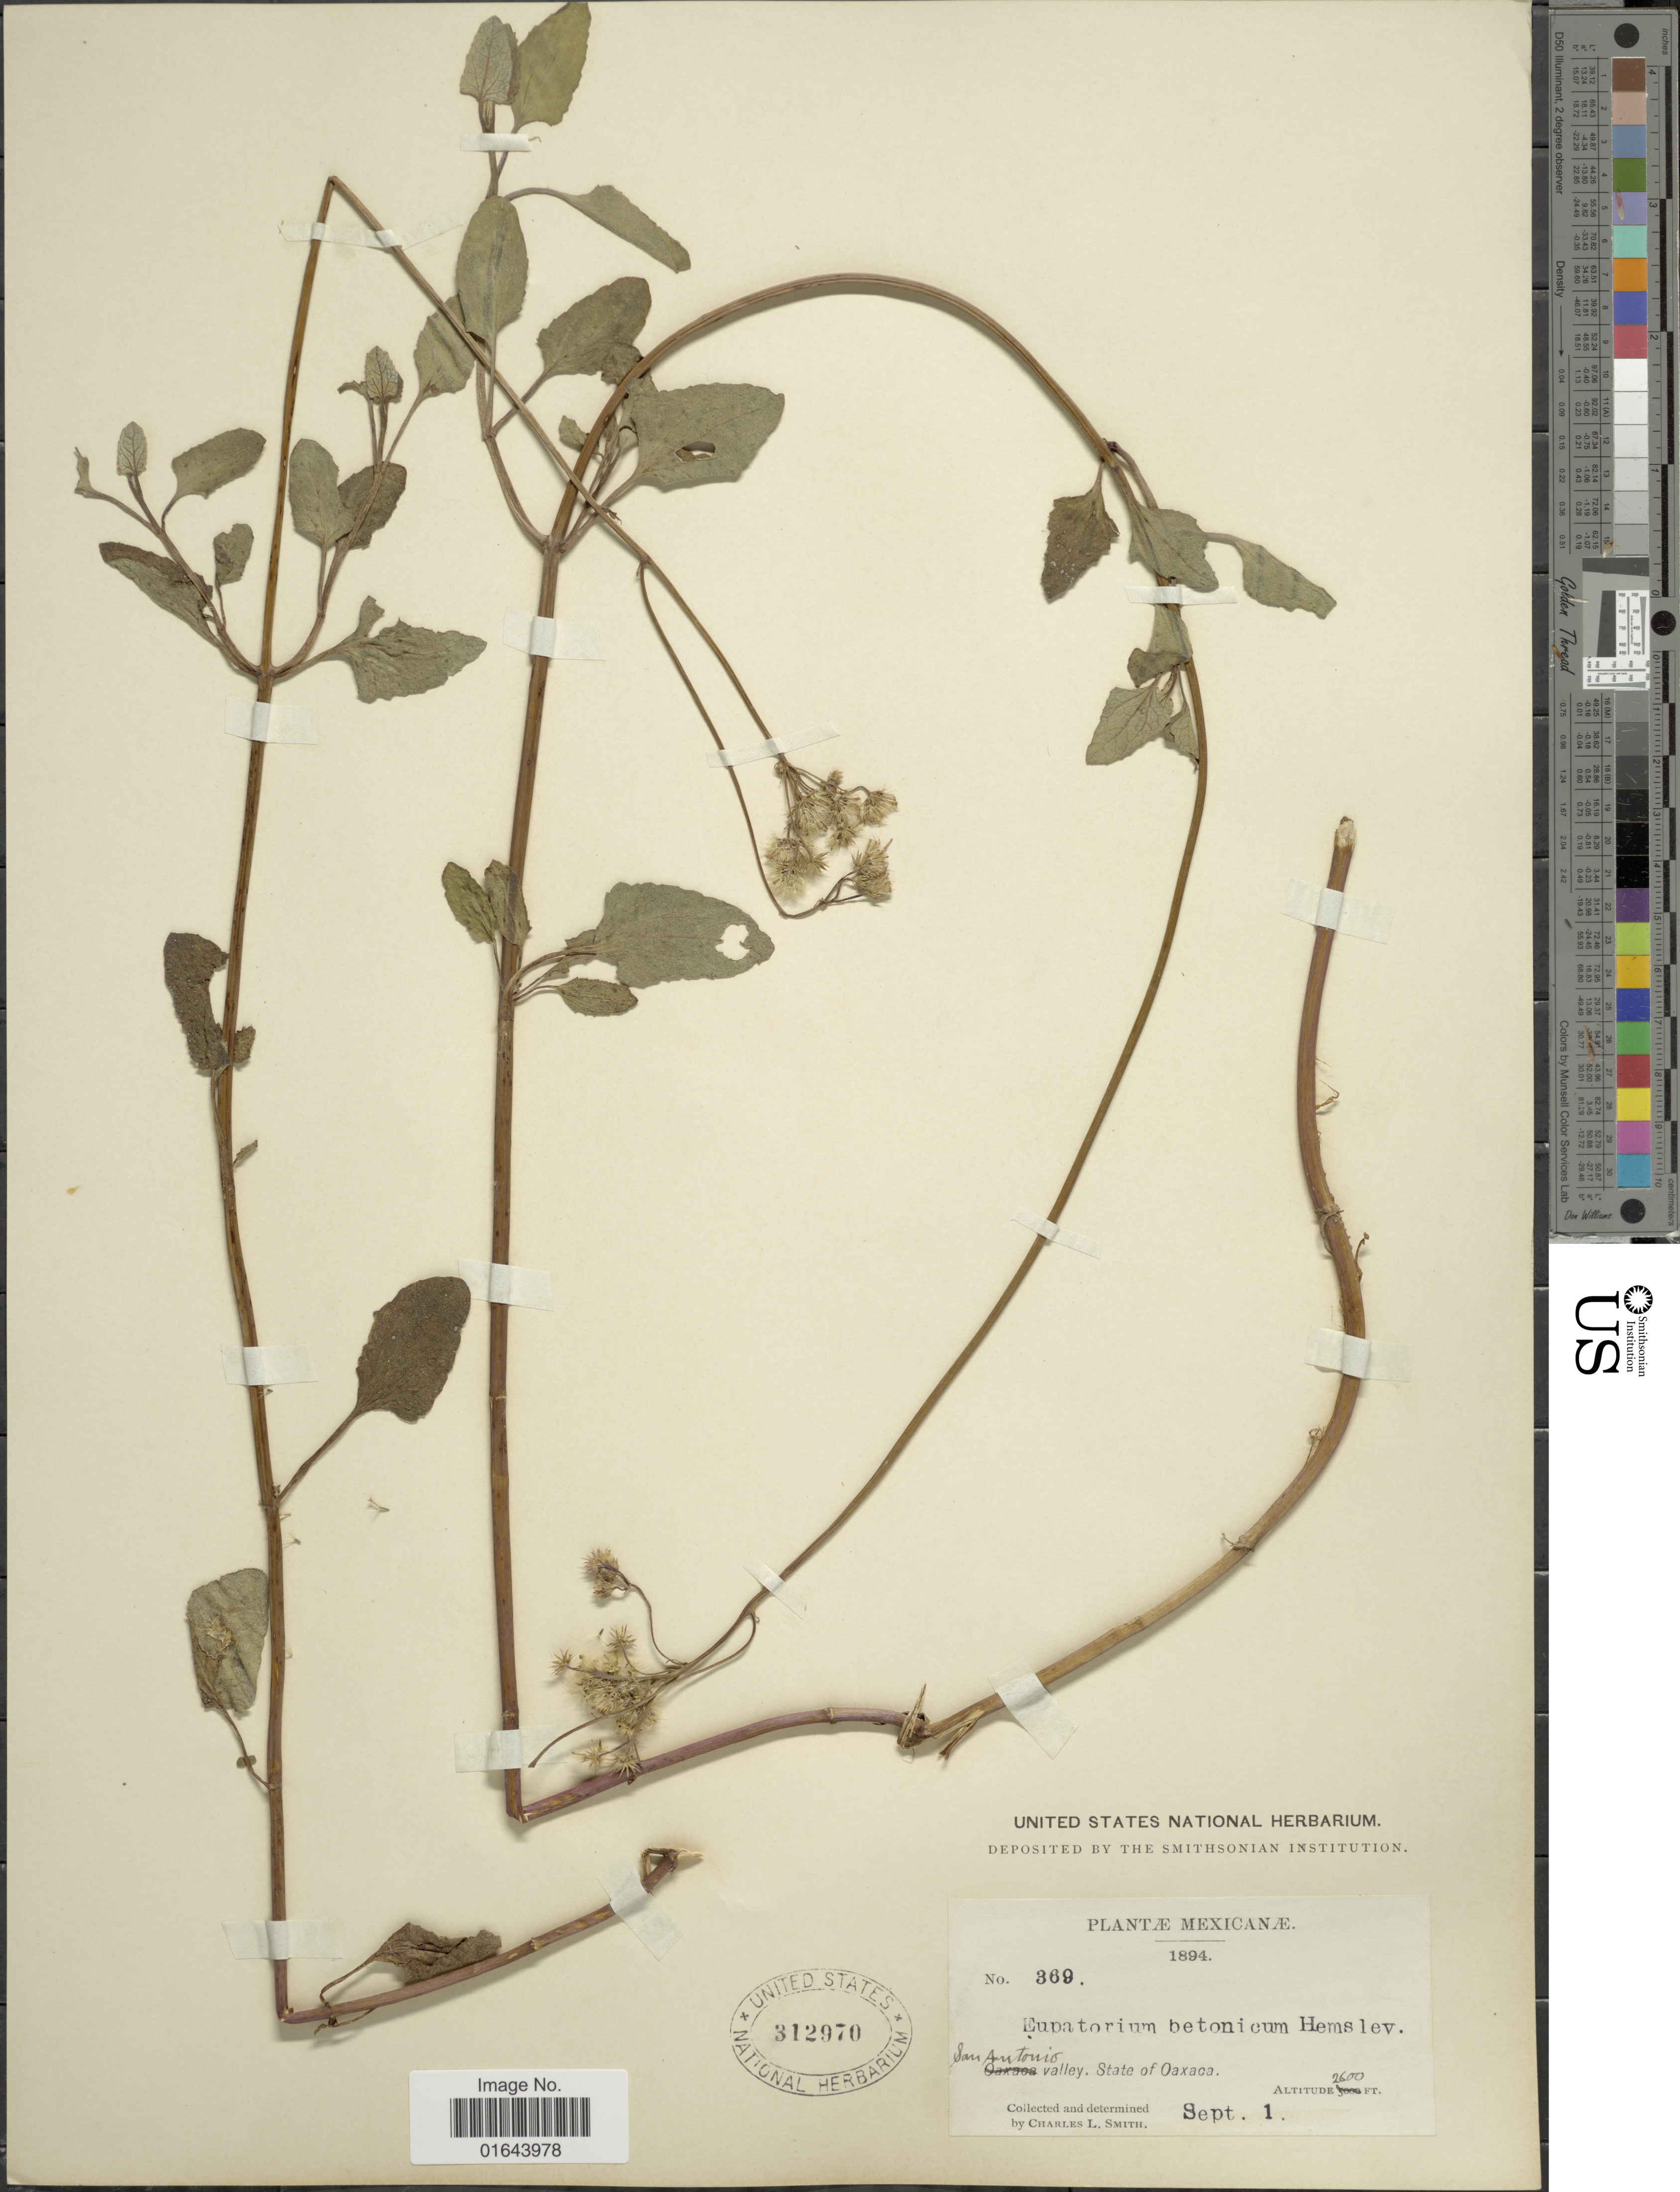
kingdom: Plantae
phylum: Tracheophyta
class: Magnoliopsida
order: Asterales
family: Asteraceae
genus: Conoclinium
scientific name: Conoclinium betonicifolium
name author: (Mill.) R.M. King & H. Rob.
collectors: C. L. Smith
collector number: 369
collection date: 1894-09-01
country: Mexico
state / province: Oaxaca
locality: Mexicanae. San Antonio valley, State of Oaxaca.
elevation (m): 792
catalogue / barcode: US 312970